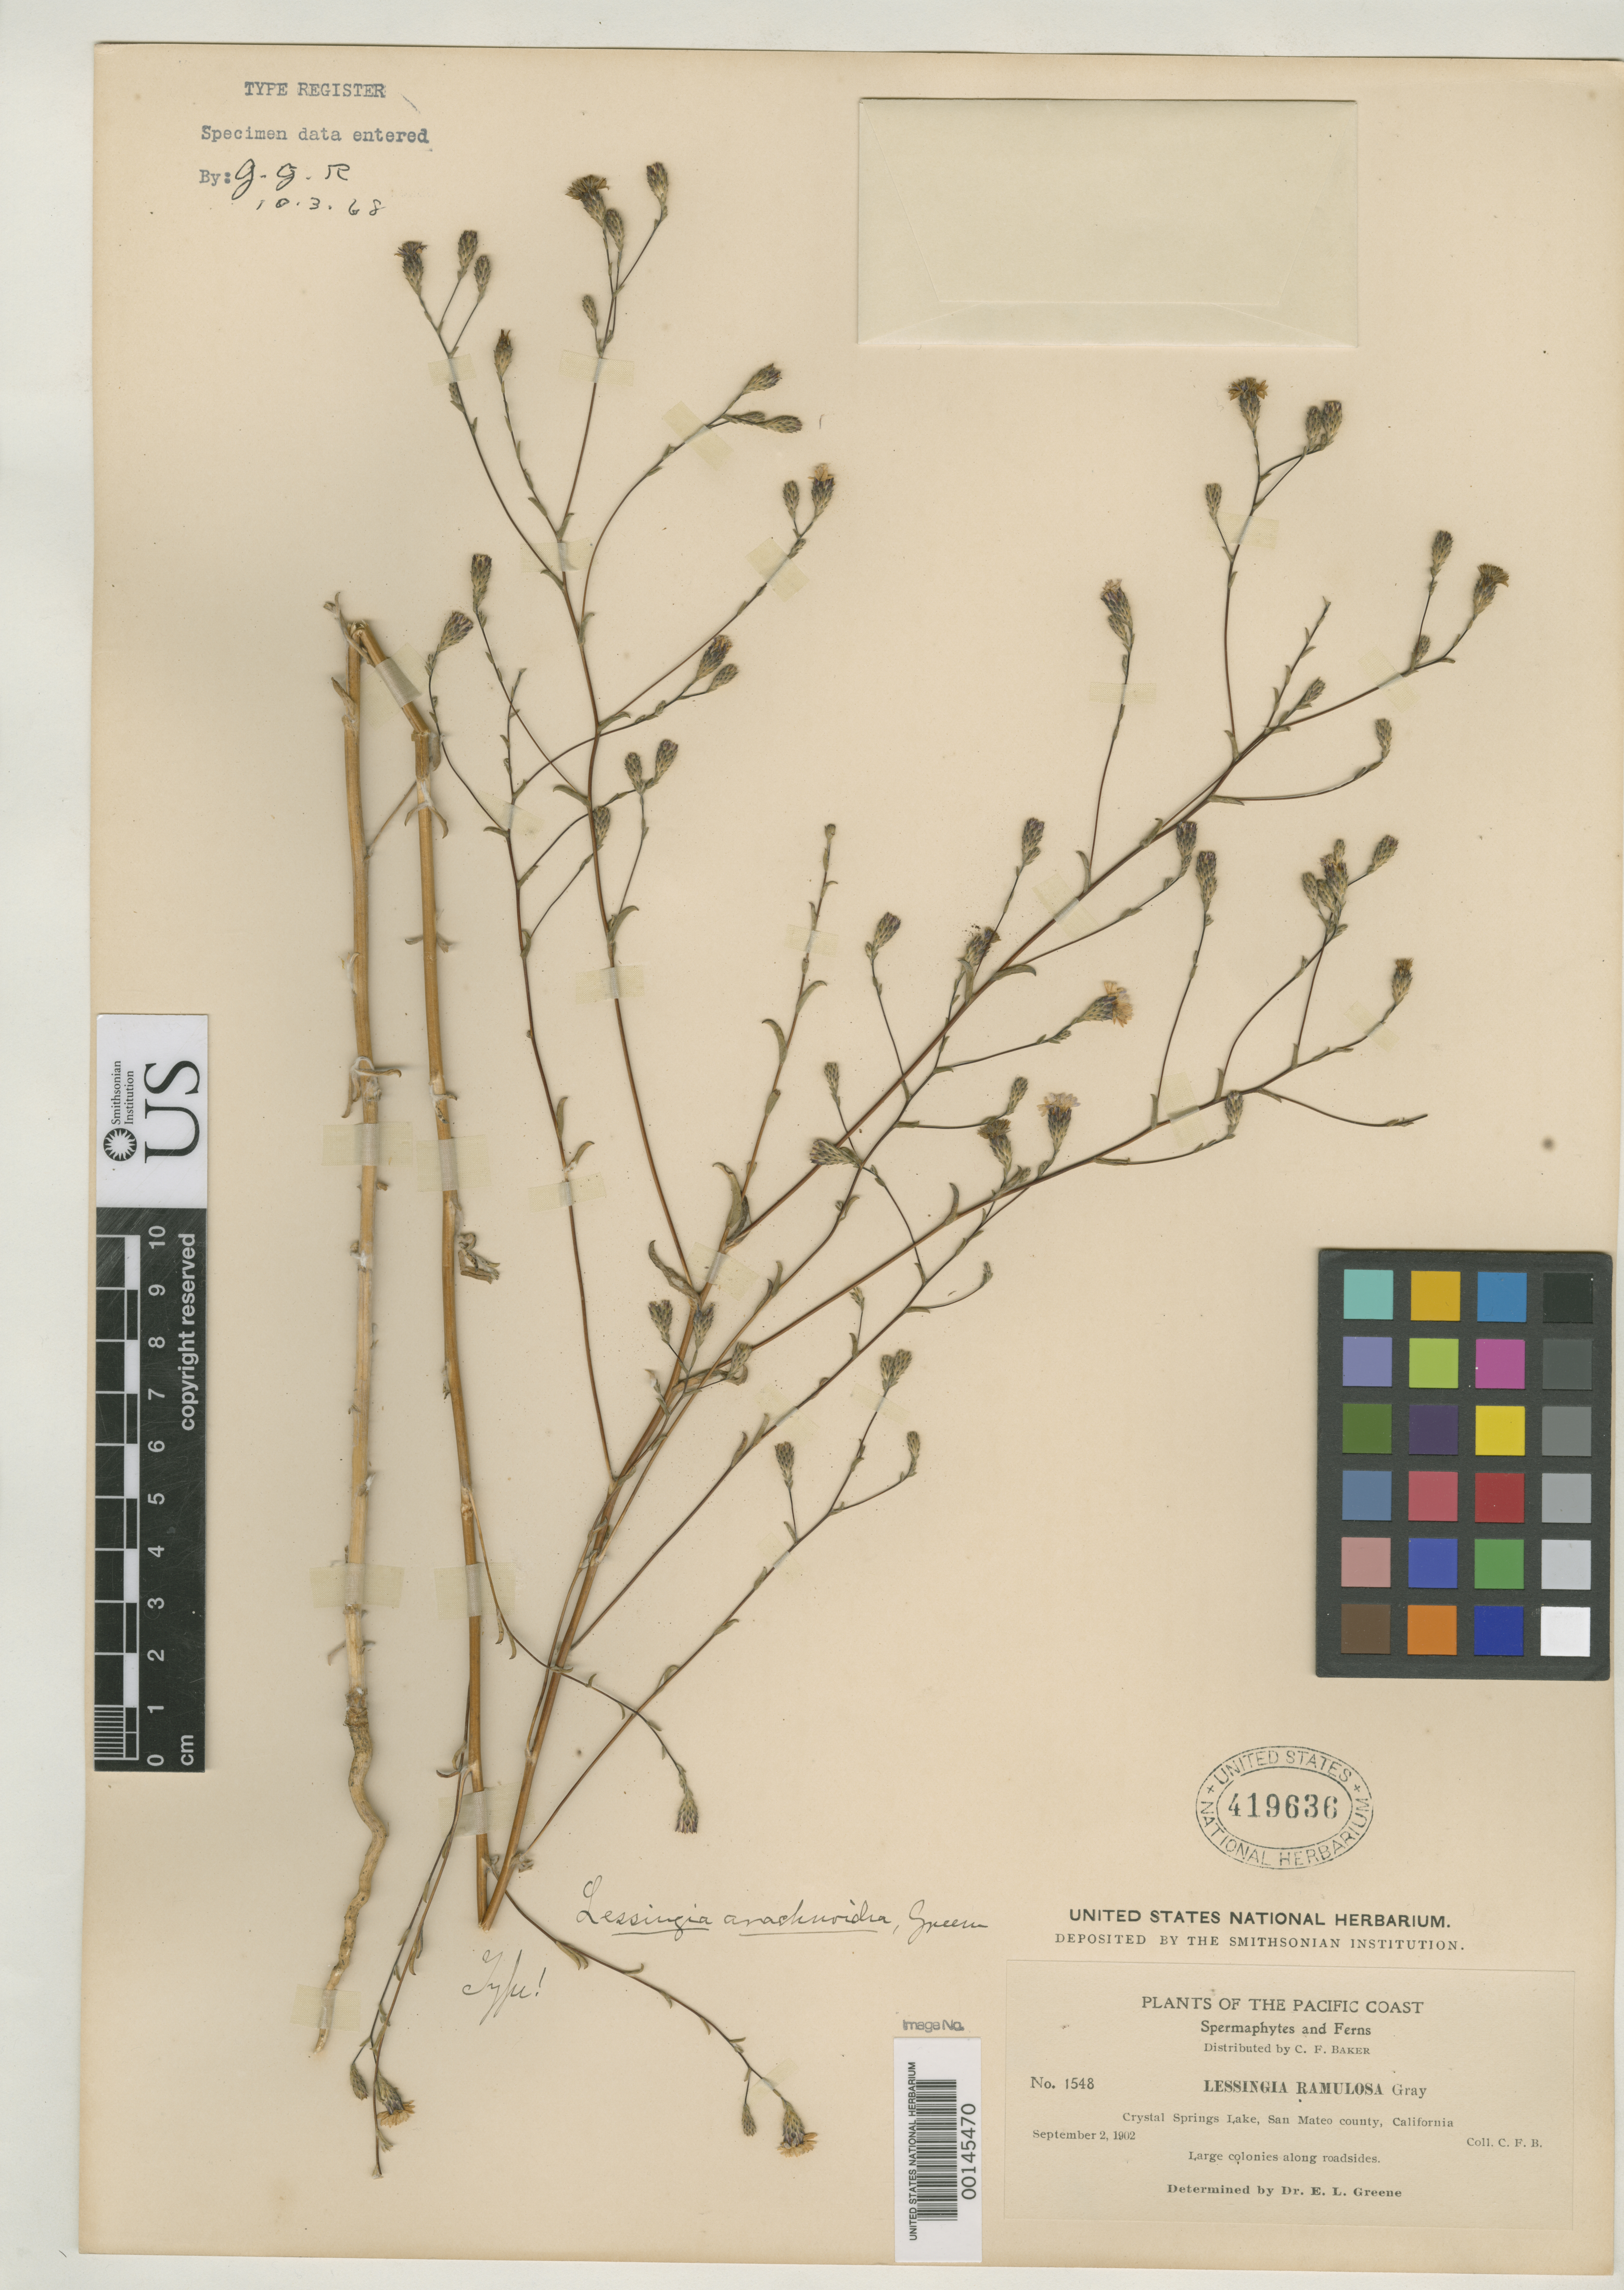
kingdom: Plantae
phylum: Tracheophyta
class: Magnoliopsida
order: Asterales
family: Asteraceae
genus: Lessingia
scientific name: Lessingia arachnoidea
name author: Greene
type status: Isotype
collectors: C. F. Baker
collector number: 1548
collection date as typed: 02 Sep 1902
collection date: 1902-09-02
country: United States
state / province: California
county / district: San Mateo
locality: Crystal Springs Lake.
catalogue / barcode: US 419636